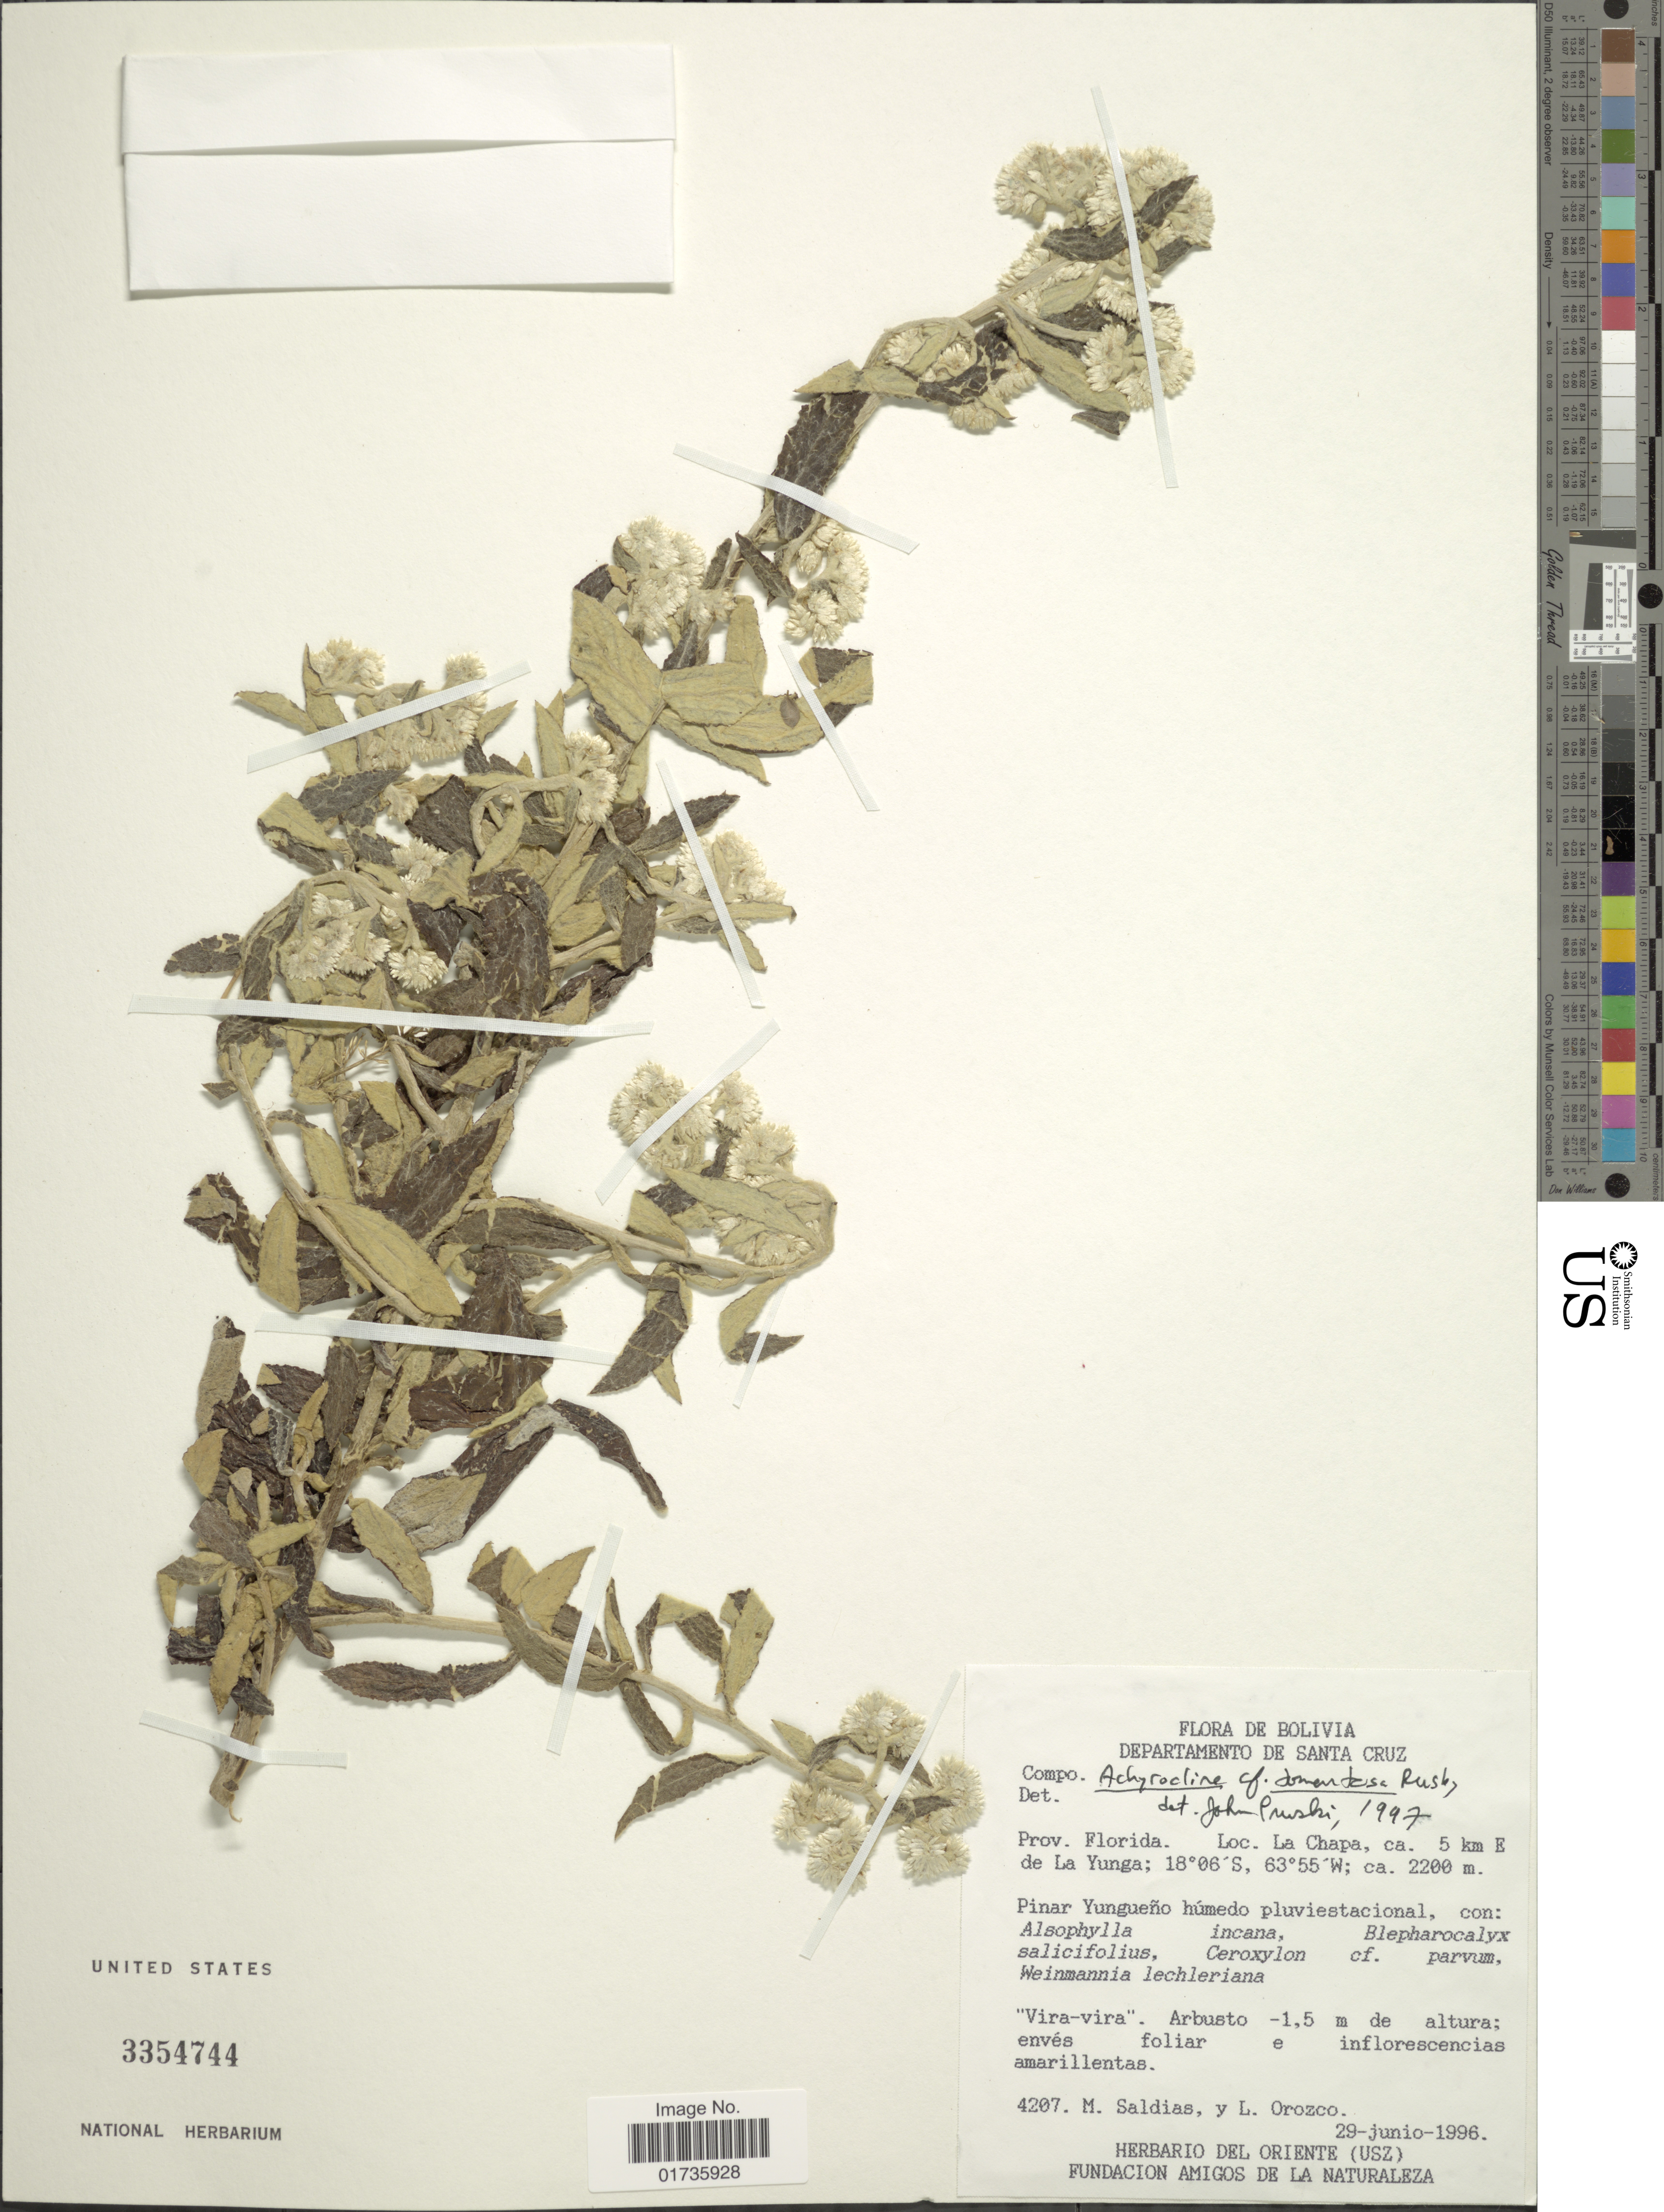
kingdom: Plantae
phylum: Tracheophyta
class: Magnoliopsida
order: Asterales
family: Asteraceae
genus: Achyrocline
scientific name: Achyrocline tomentosa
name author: Rusby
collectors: M. Saldias & L. Orozco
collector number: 4207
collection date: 1996-06-29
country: Bolivia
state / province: Santa Cruz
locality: Department de Santa Cruz, Prov. Florida, la Chapa, ca. 5 km E de La Yunga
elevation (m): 2200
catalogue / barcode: US 3354744